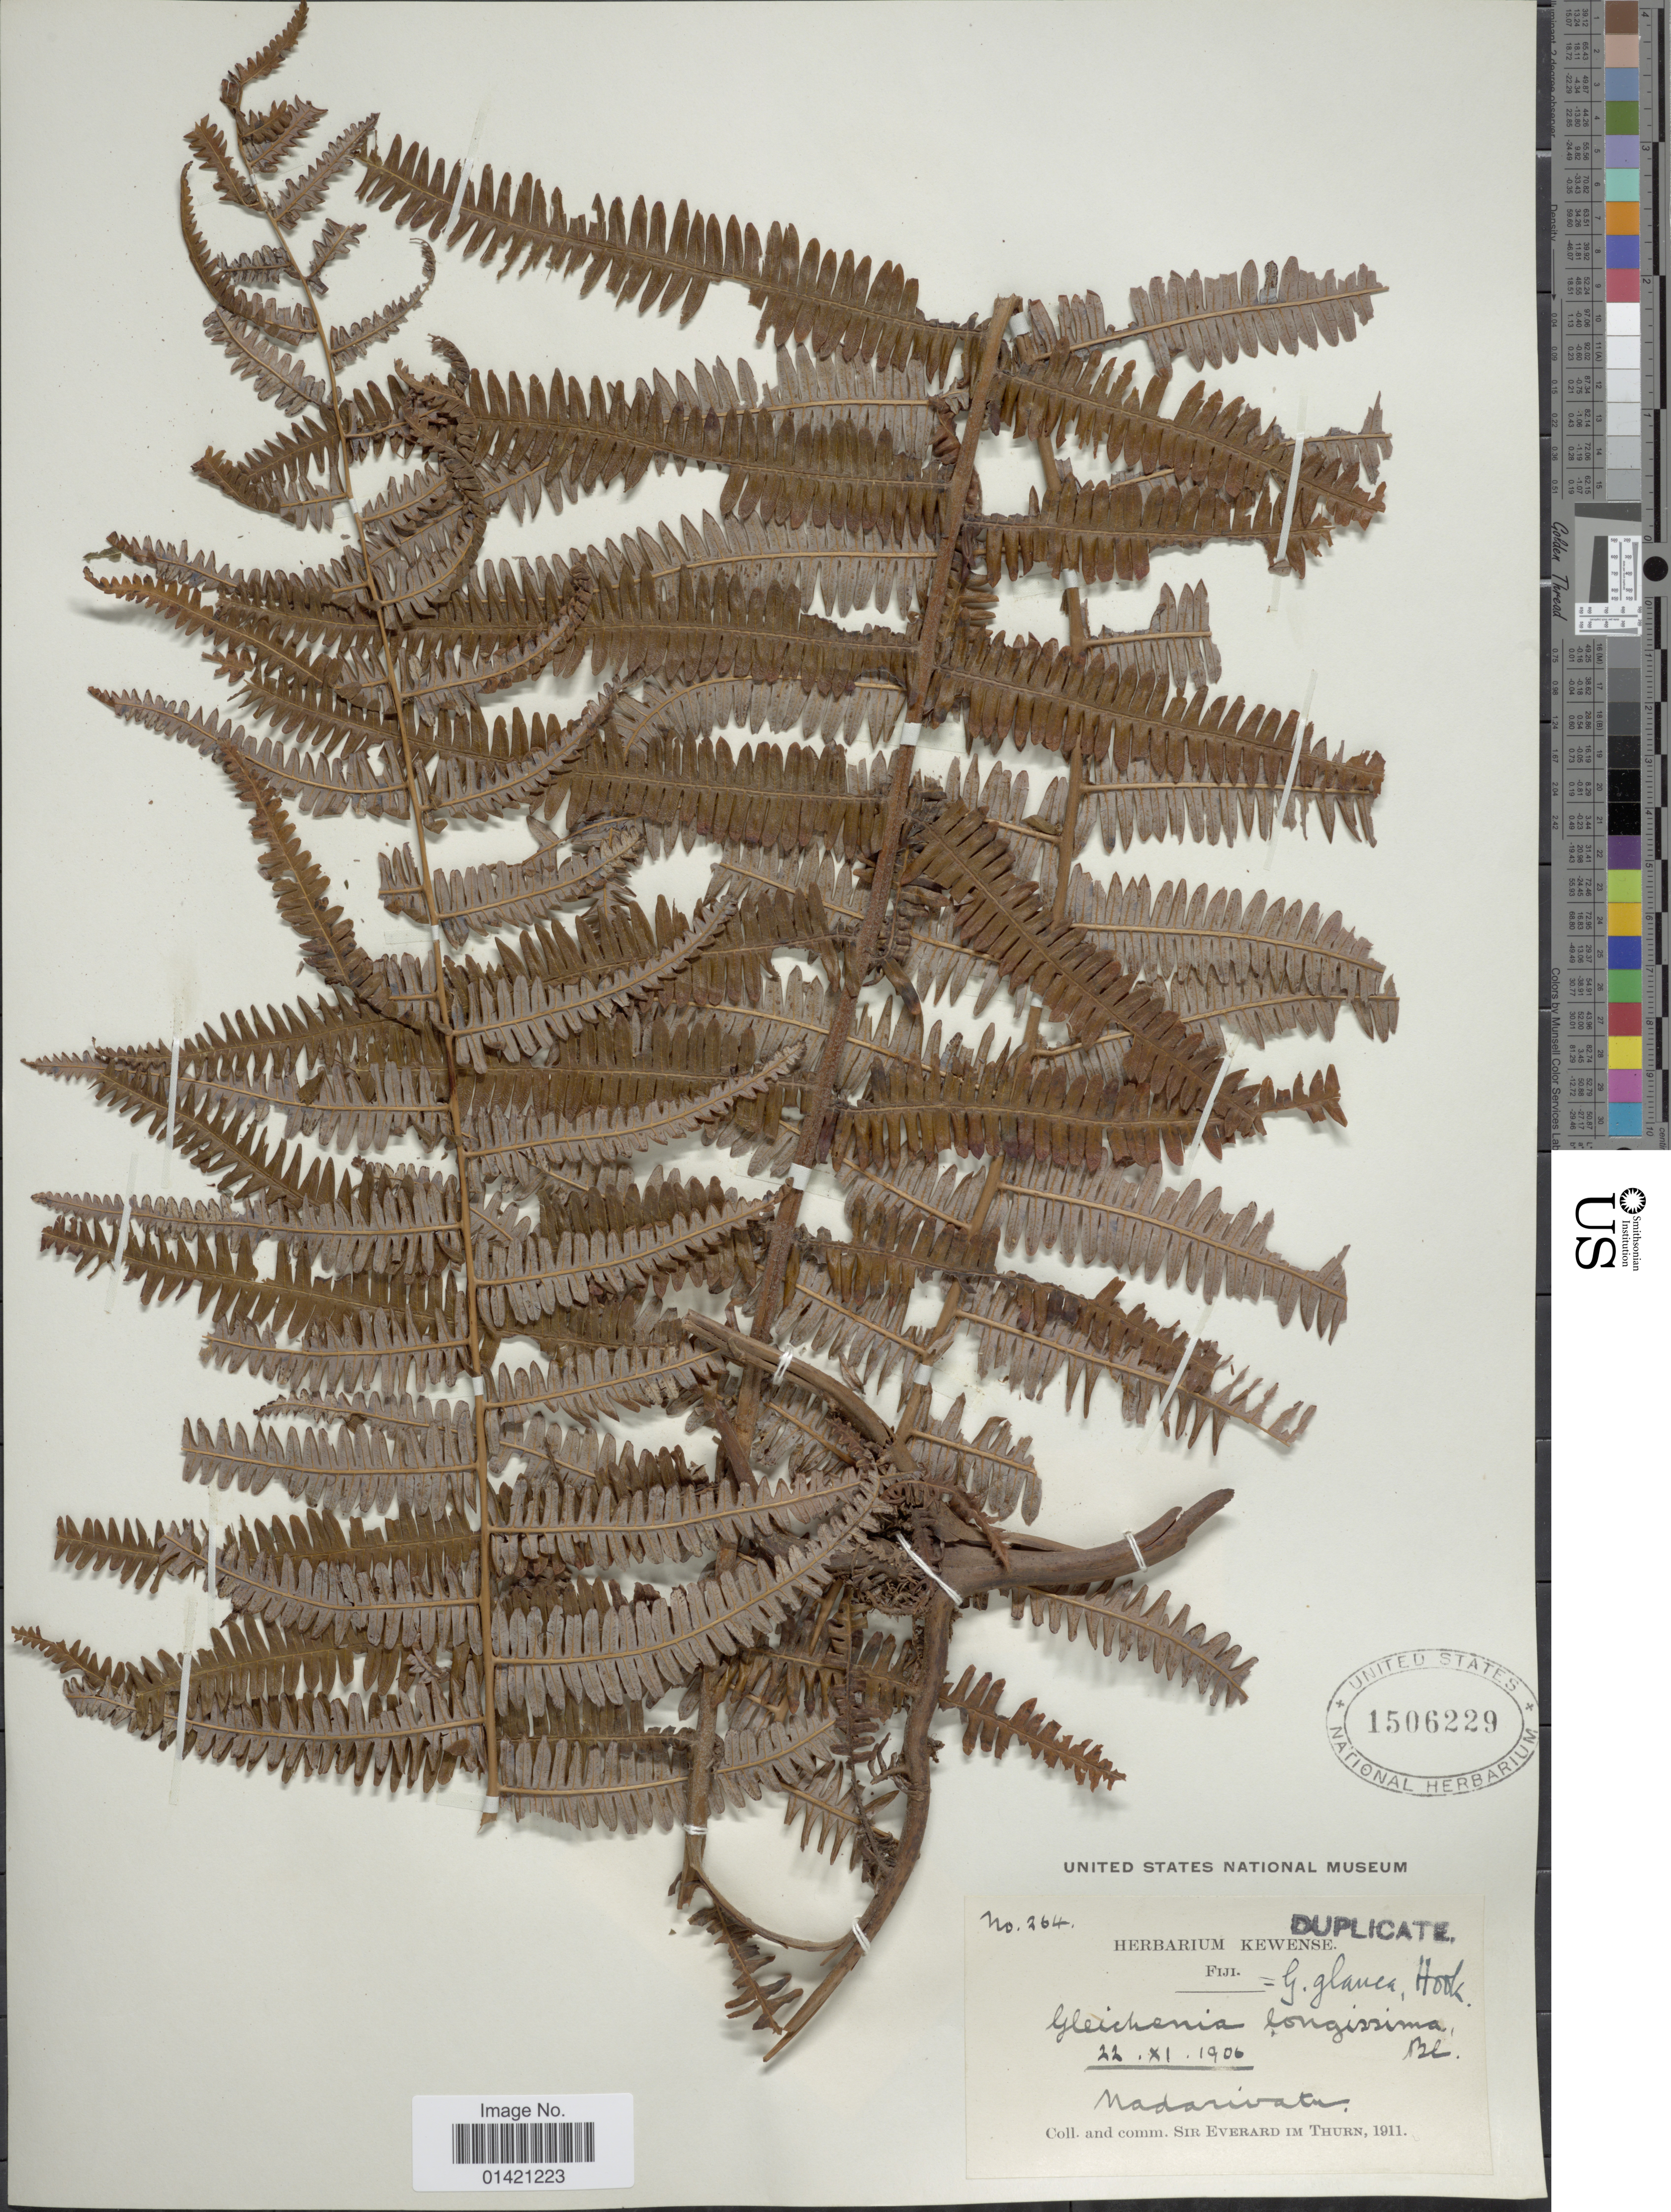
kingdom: Plantae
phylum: Tracheophyta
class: Polypodiopsida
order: Gleicheniales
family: Gleicheniaceae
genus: Diplopterygium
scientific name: Diplopterygium glaucum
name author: (Thunb. ex Houtt.) Nakai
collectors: C. Everard & E. F. im Thurn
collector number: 264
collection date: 1906-11-22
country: Fiji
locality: Nadarivatu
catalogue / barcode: US 1506229